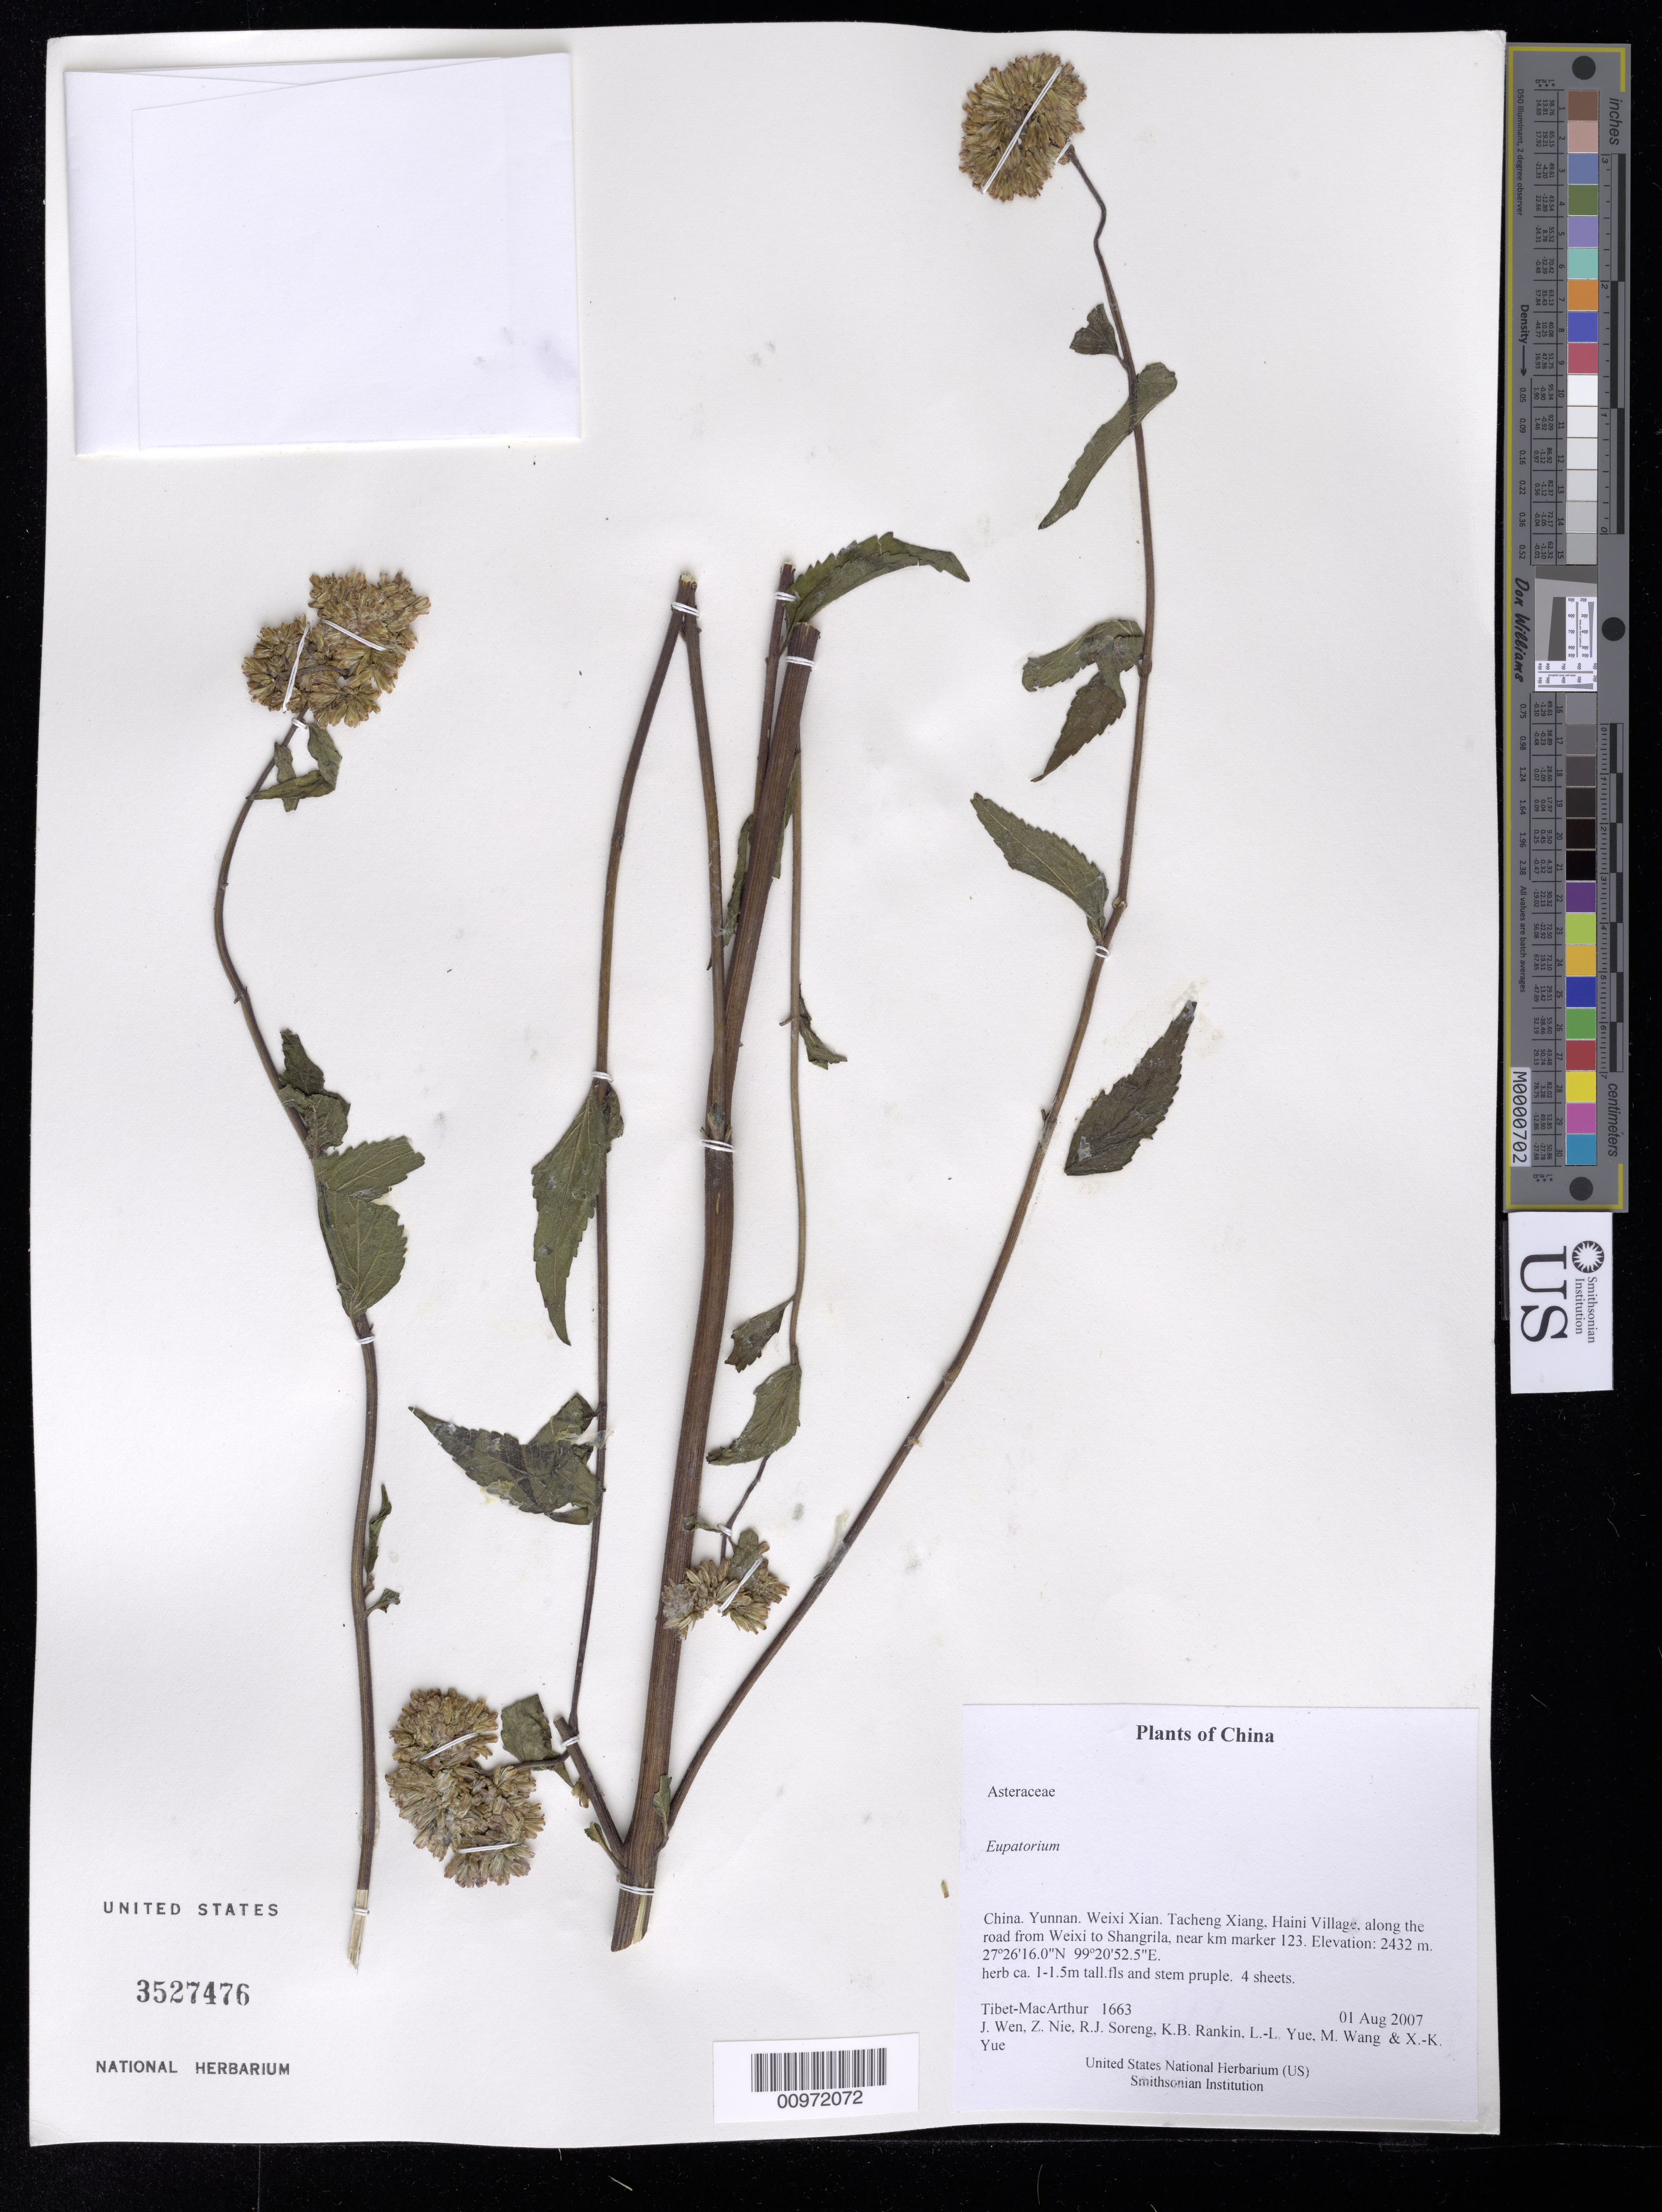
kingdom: Plantae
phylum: Tracheophyta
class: Magnoliopsida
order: Asterales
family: Asteraceae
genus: Eupatorium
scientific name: Eupatorium sp.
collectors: Tibet-MacArthur, J. Wen, Z. Nie, R. J. Soreng, K. Rankin, L. Yue, M. Wang & X. Yue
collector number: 1663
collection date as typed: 01 Aug 2007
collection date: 2007-08-01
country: China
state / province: Yunnan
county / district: Weixi Xian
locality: Tacheng Xiang, Haini Village, along the road from Weixi to Shangrila, near km marker 123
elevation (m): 2432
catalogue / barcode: US 3527476